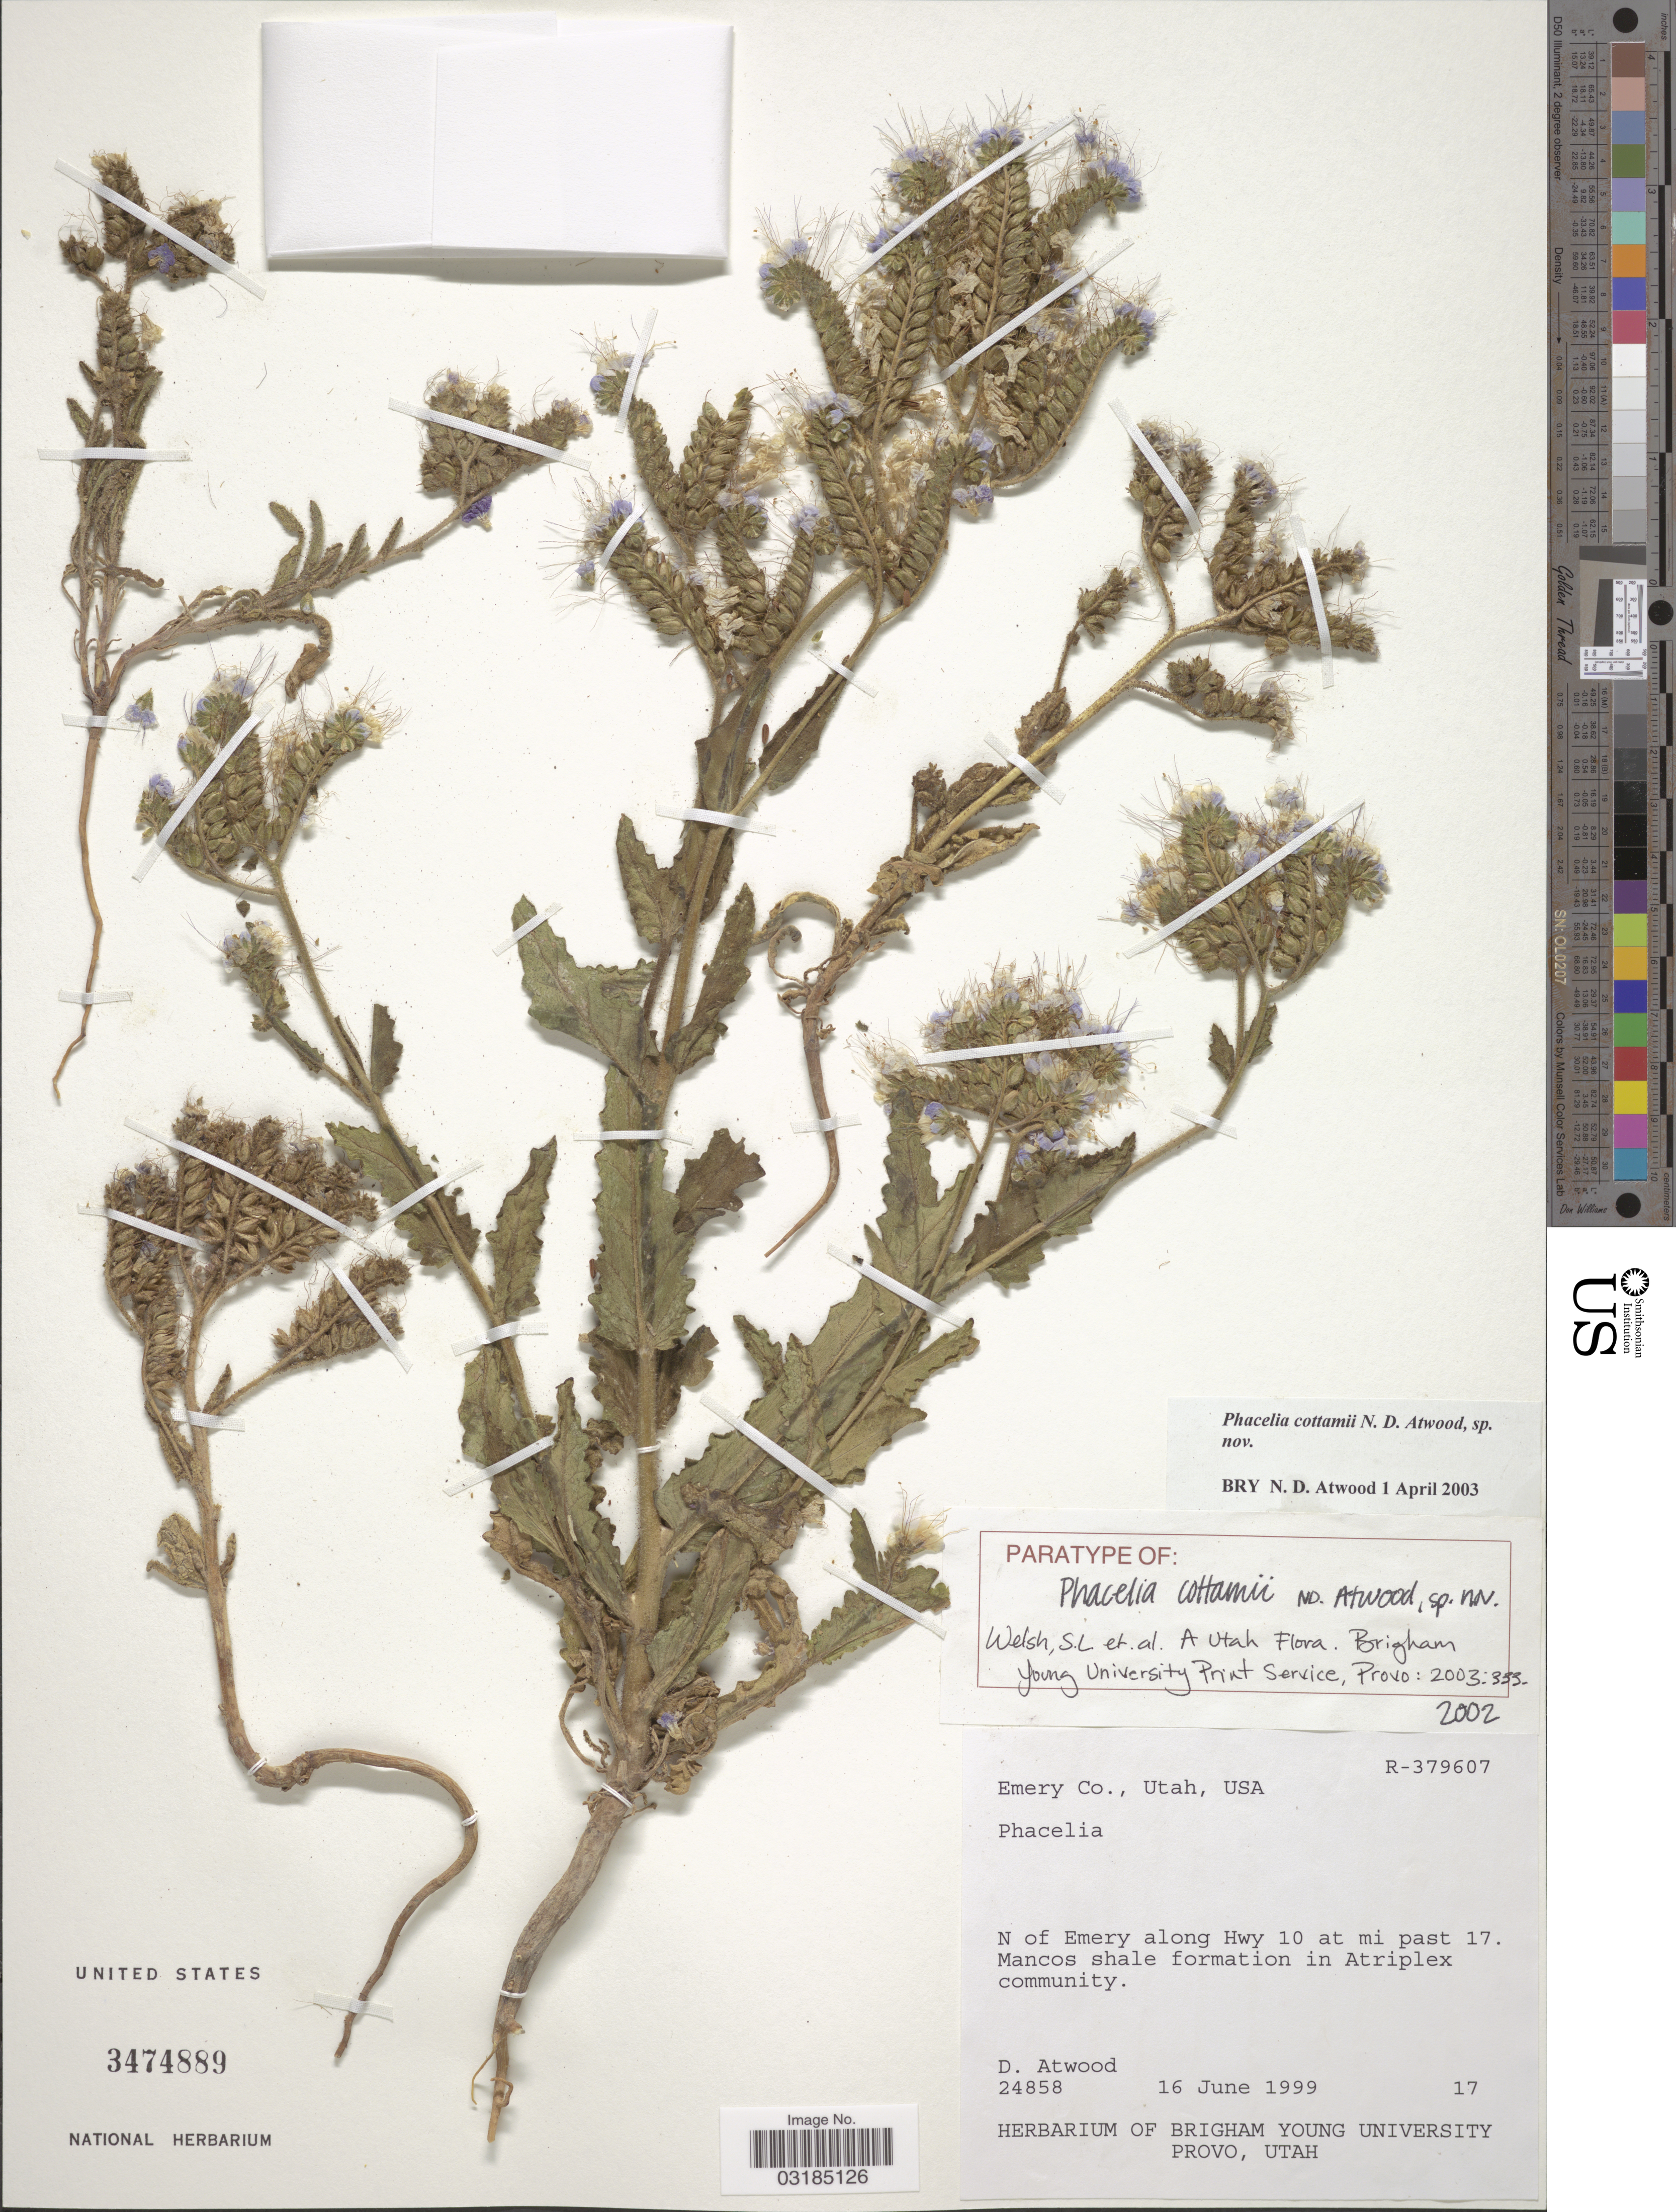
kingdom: Plantae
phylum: Tracheophyta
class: Magnoliopsida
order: Boraginales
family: Hydrophyllaceae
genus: Phacelia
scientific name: Phacelia cottamii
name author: Atwood in S.L. Welsh & et al.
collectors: D. Atwood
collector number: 24858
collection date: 1999-06-16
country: United States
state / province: Utah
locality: Emery Co. N of Emery along hwy 10 at mi past 17.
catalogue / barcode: US 3474889